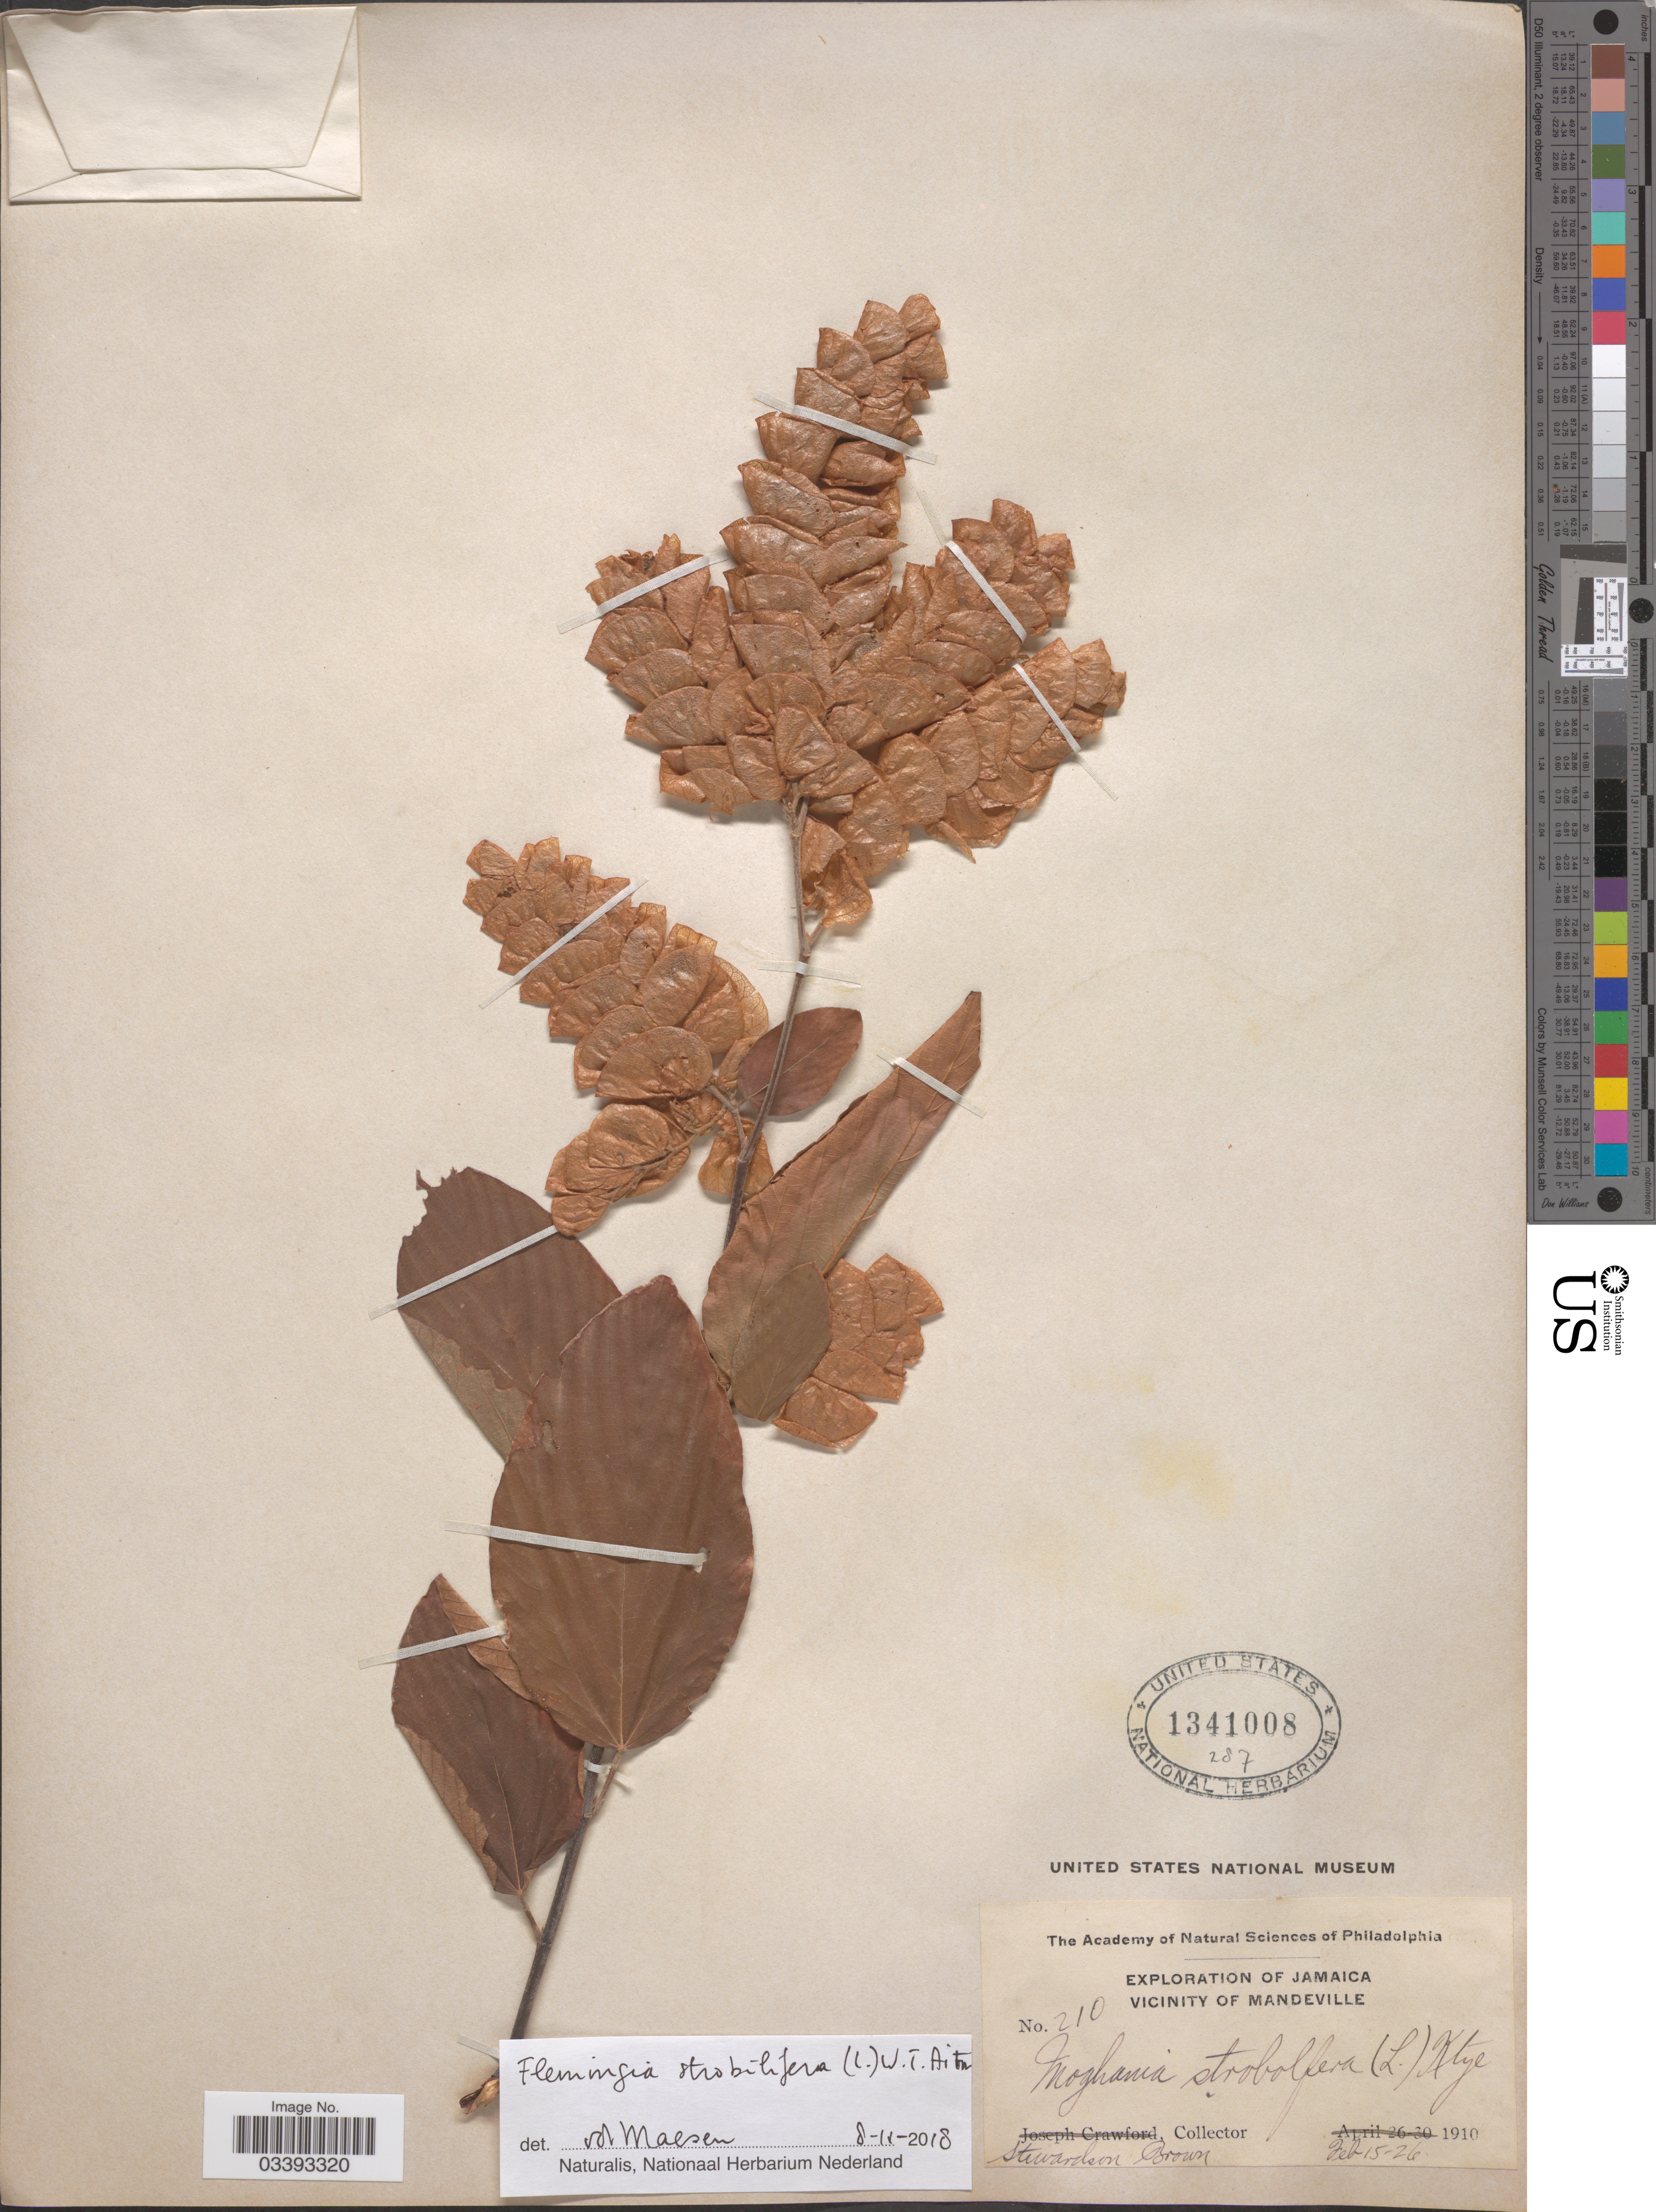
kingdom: Plantae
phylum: Tracheophyta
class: Magnoliopsida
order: Fabales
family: Fabaceae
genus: Flemingia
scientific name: Flemingia strobilifera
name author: (L.) W.T. Aiton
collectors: S. Brown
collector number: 210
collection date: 1910-02-15/1910-02-26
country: Jamaica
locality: Vicinity of Mandeville.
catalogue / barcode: US 1341008